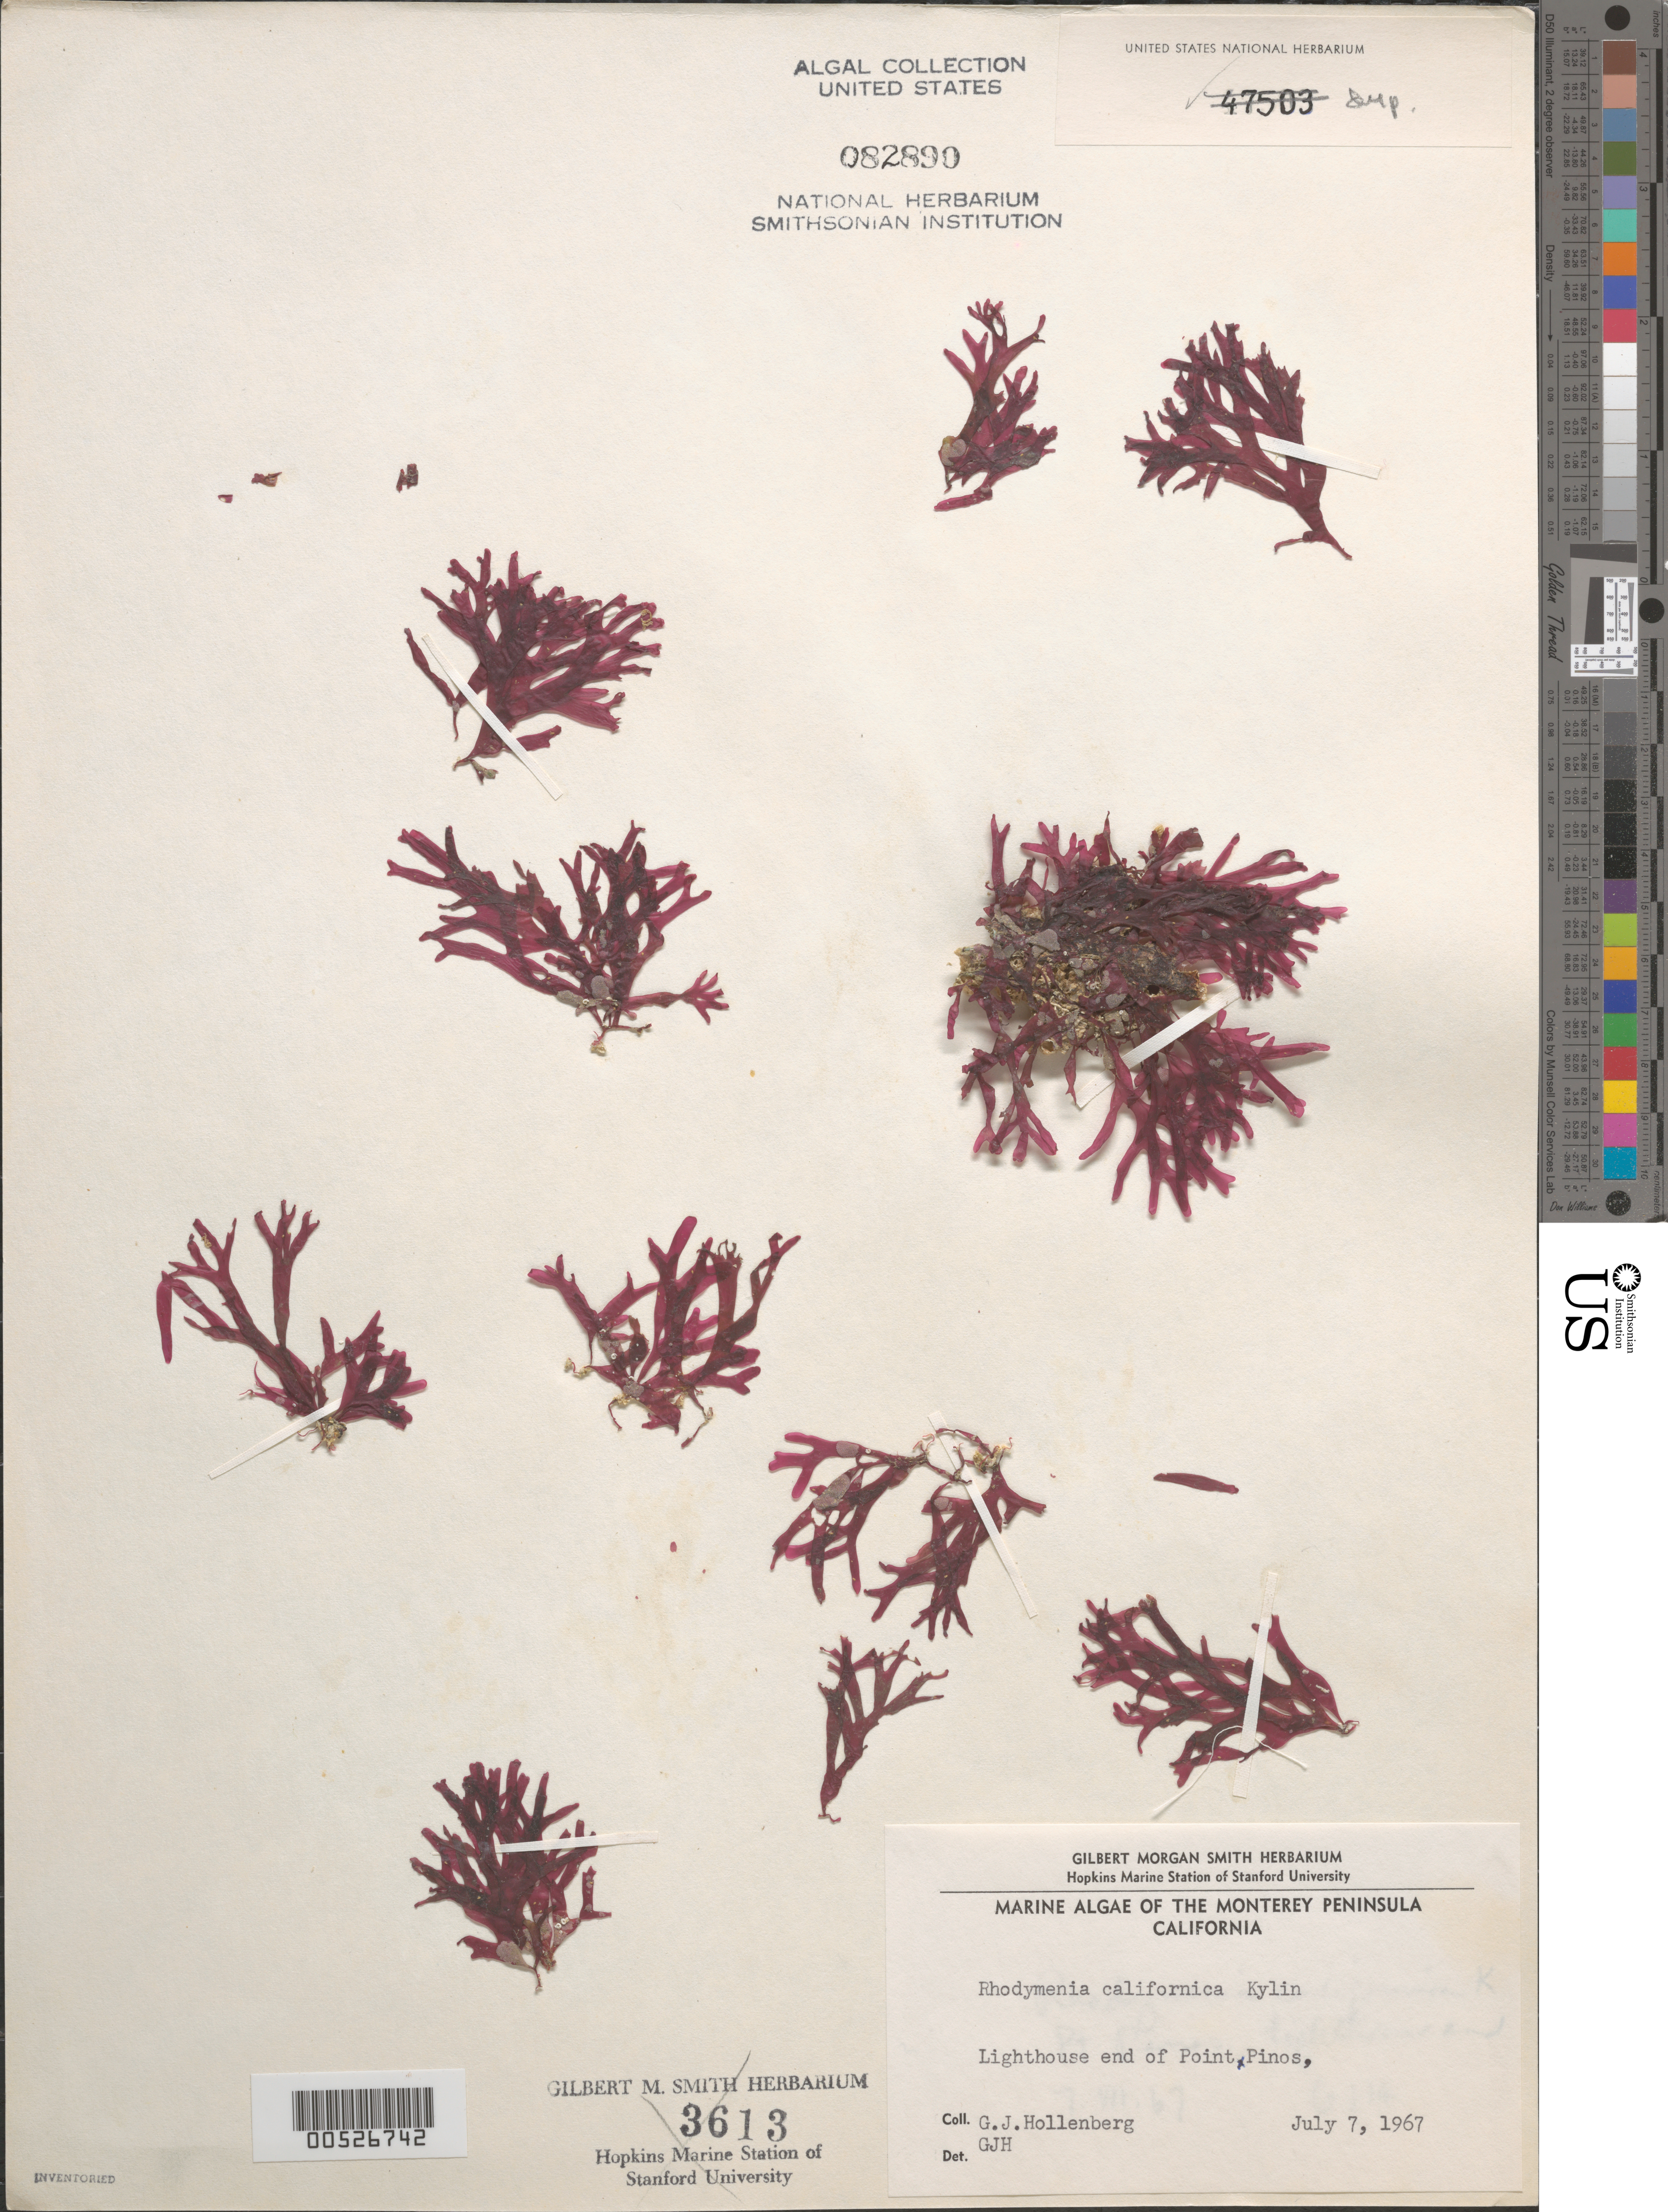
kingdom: Plantae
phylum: Rhodophyta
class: Florideophyceae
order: Rhodymeniales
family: Rhodymeniaceae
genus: Rhodymenia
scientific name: Rhodymenia californica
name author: Kylin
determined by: Hollenberg, George J.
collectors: G. Hollenberg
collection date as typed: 07 Jul 1967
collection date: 1967-07-07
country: United States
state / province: California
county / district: Monterey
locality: Point Pinos, near lighthouse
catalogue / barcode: US 82890